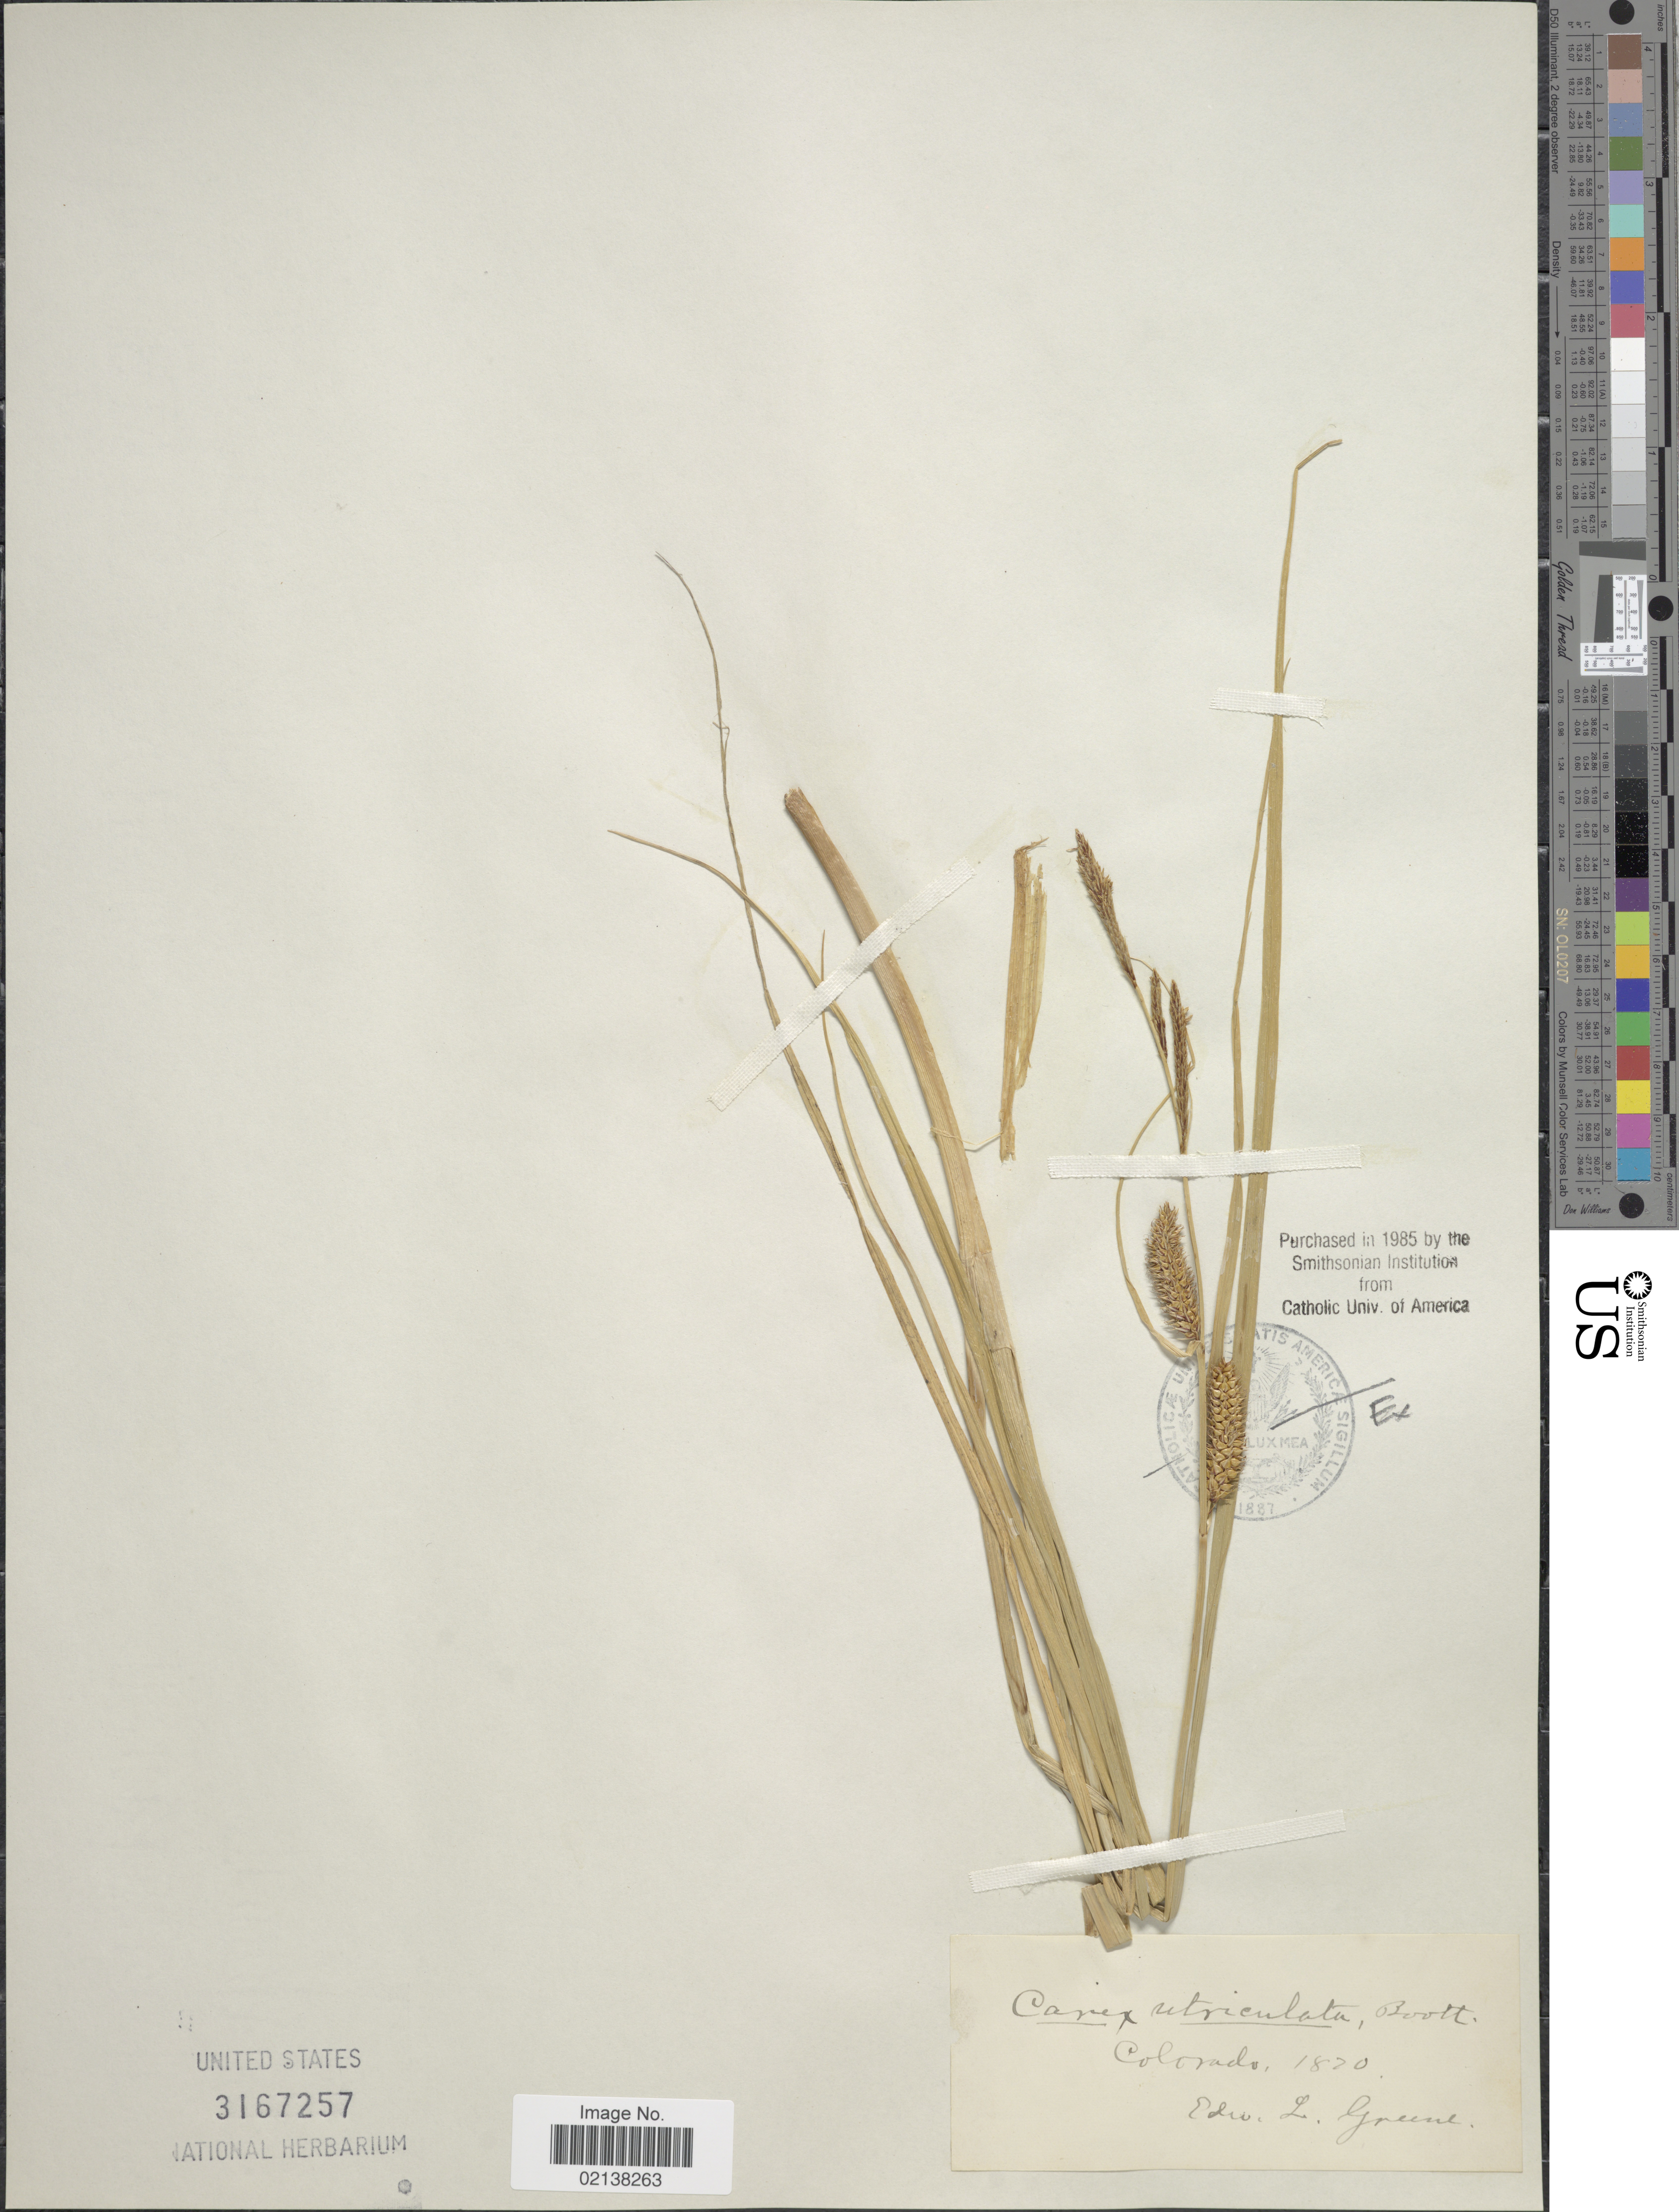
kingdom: Plantae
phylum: Tracheophyta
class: Liliopsida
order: Poales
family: Cyperaceae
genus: Carex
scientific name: Carex utriculata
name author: Boott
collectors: E. L. Greene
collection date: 1870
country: United States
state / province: Colorado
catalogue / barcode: US 3167257